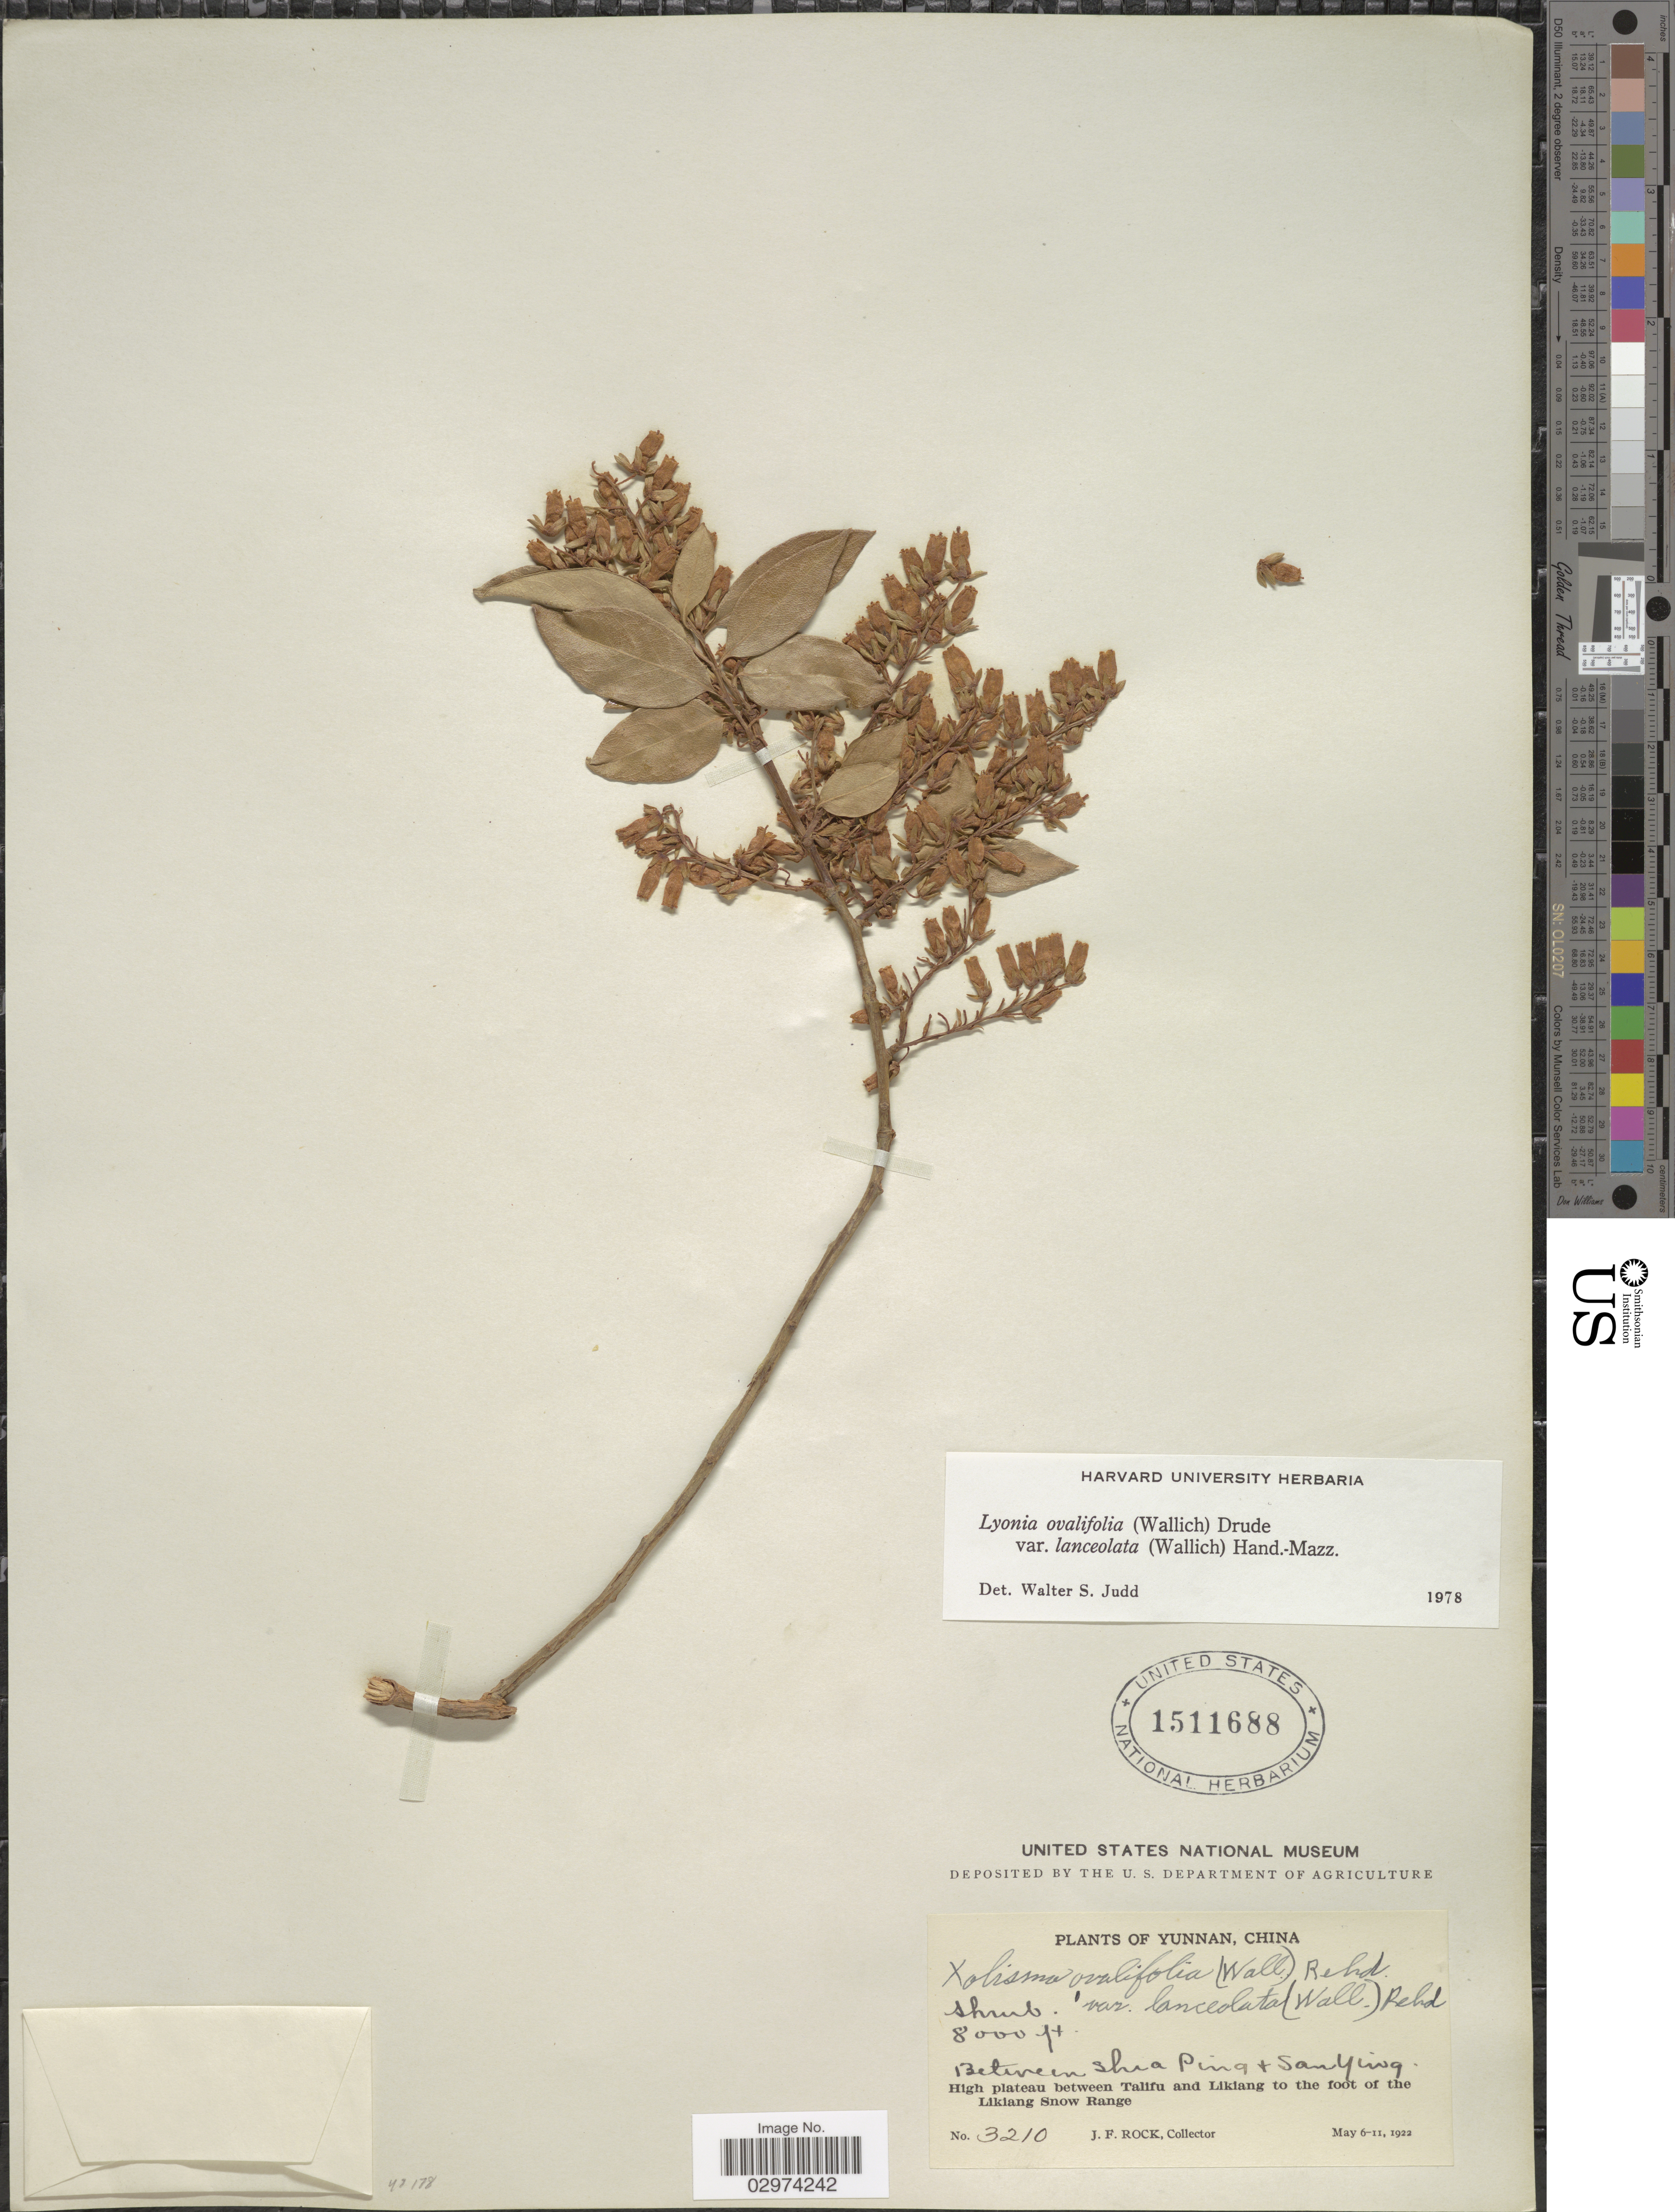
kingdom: Plantae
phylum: Tracheophyta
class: Magnoliopsida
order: Ericales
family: Ericaceae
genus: Lyonia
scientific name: Lyonia ovalifolia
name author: (Wall.) Drude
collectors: J. Rock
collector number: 3210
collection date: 1922-05-06/1922-05-11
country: China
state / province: Yunnan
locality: Between Shia Ping & San Ying. High plateau between Talifu and Likiang to the foot of the Likiang Snow Range.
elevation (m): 2438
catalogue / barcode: US 1511688